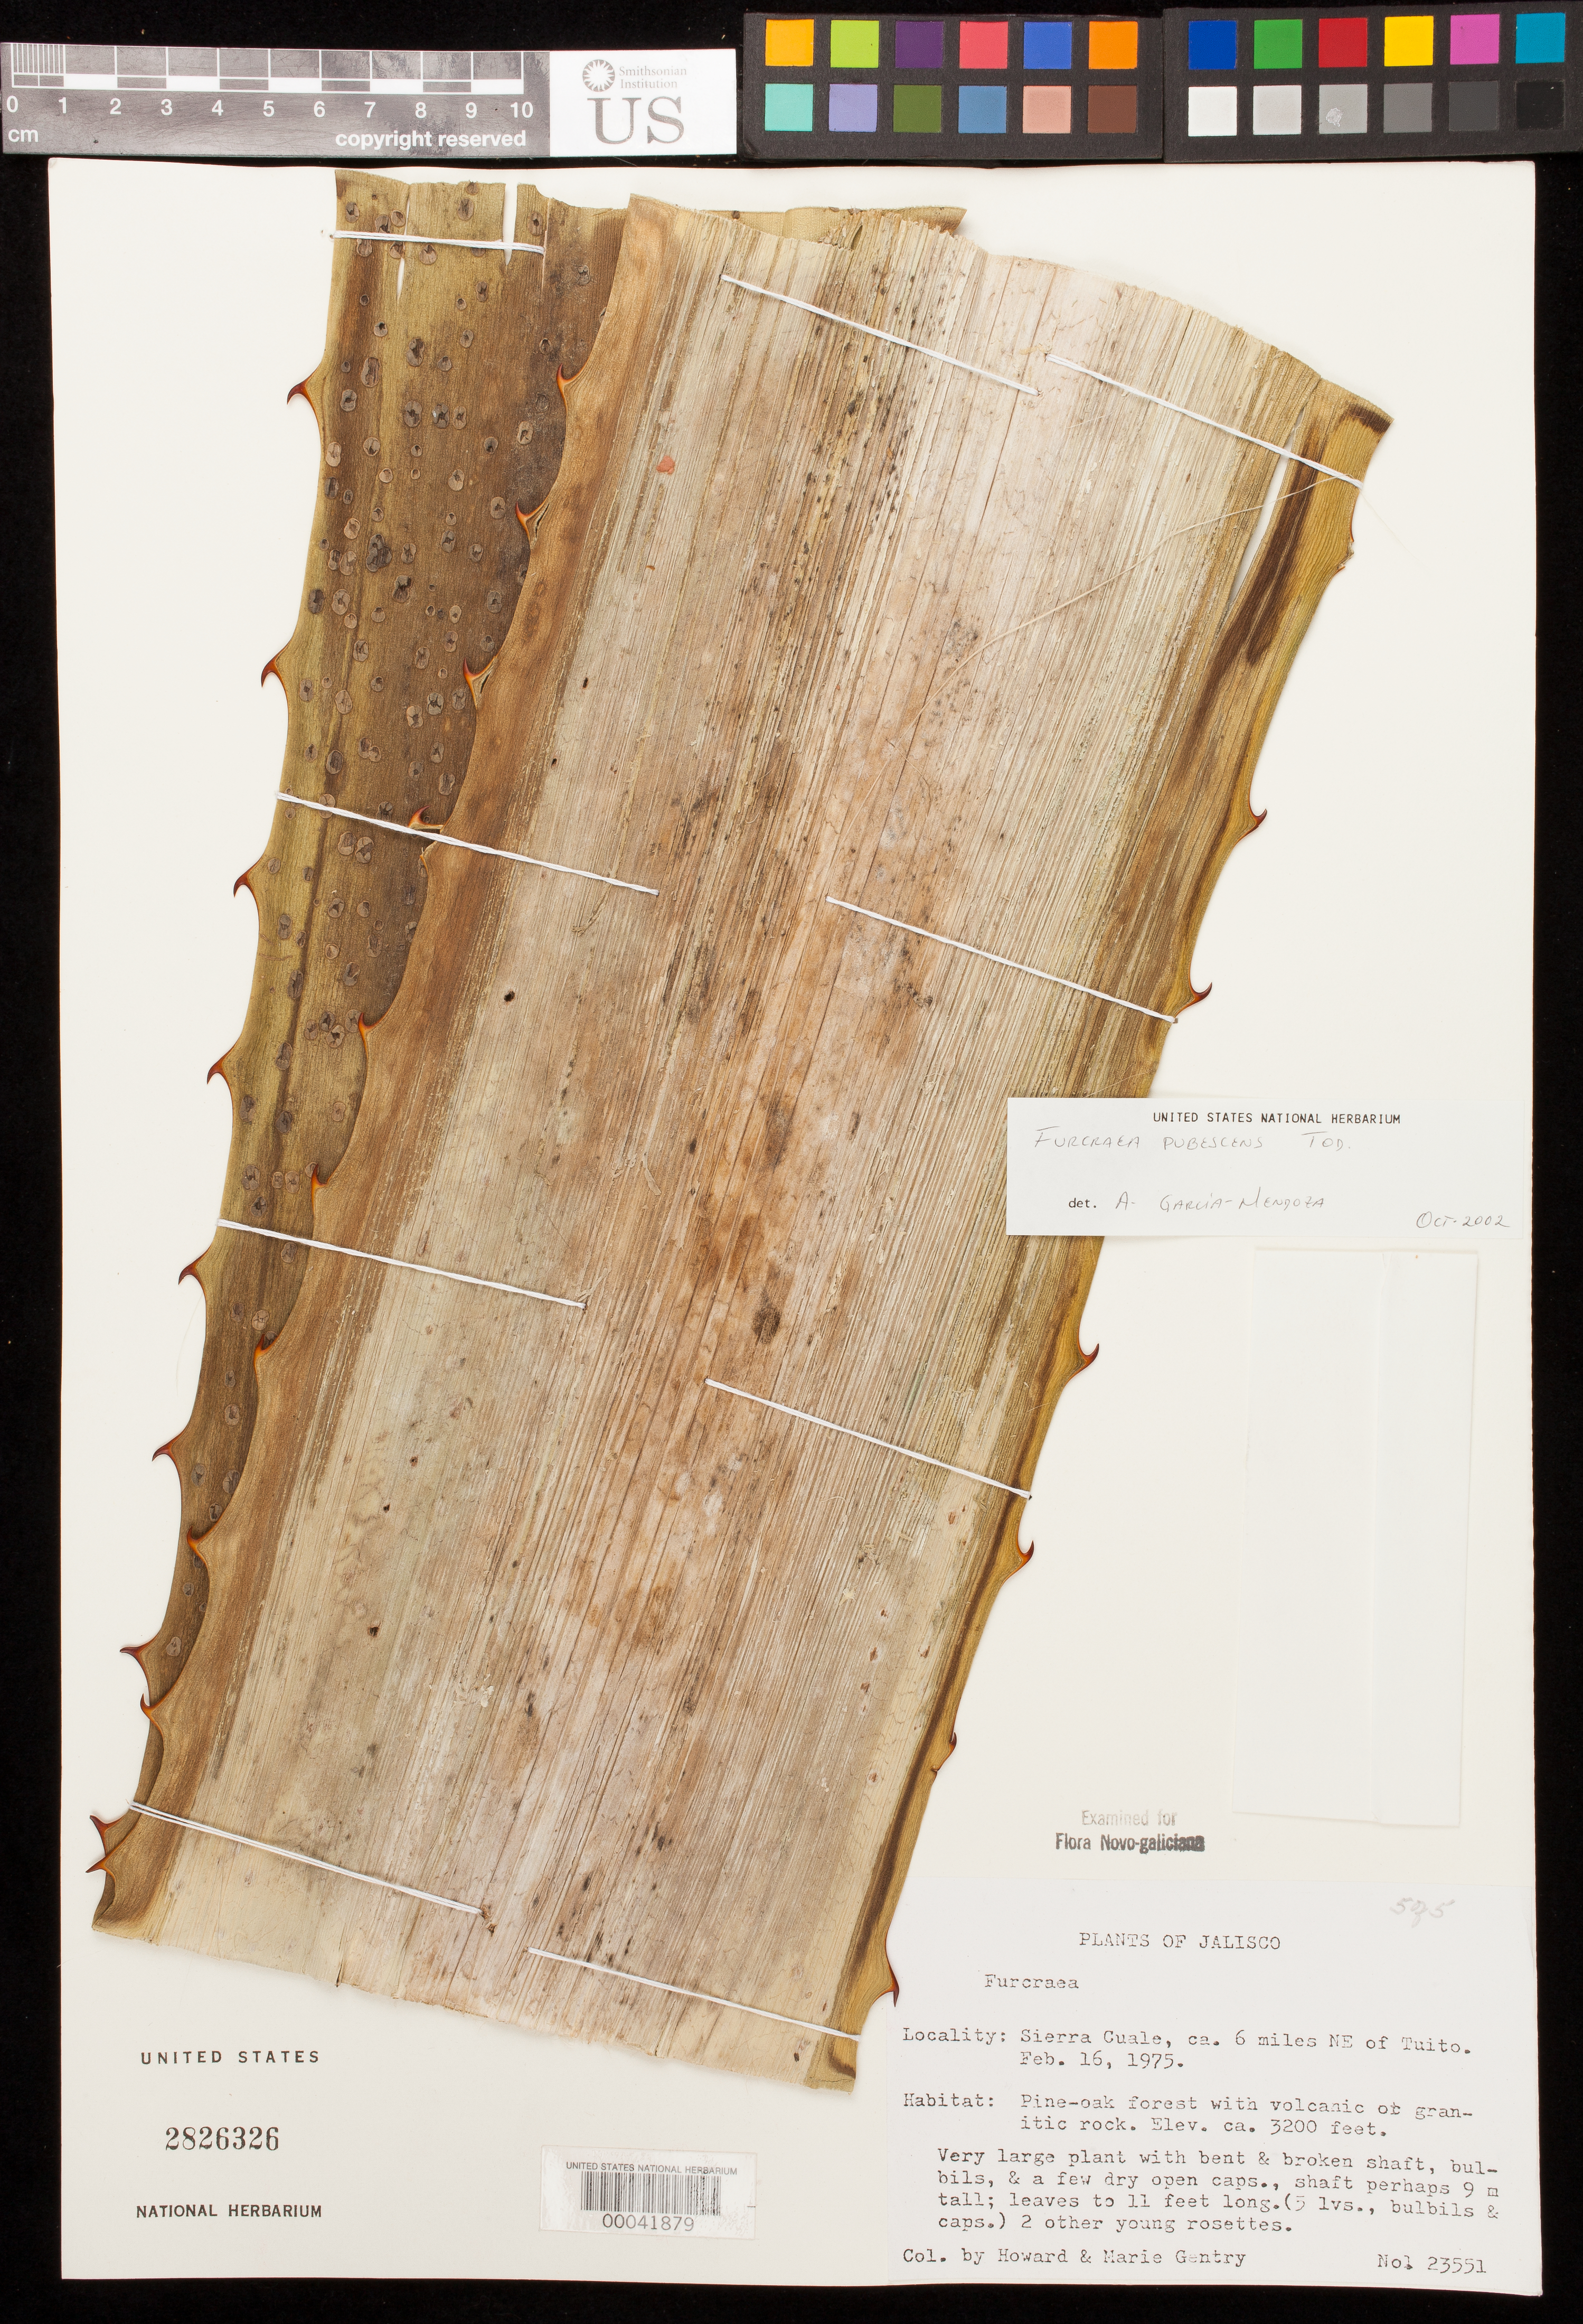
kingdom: Plantae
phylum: Tracheophyta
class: Liliopsida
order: Asparagales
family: Asparagaceae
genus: Furcraea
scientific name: Furcraea pubescens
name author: Tod.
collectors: H. S. Gentry & M. Gentry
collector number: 23551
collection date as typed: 16 Feb 1975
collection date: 1975-02-16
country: Mexico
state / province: Jalisco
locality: Sierra Cuale, ca. 6 mi NE of Tuito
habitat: Pine-oak forest with volcanic or granitic rock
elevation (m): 975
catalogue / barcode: US 2826326